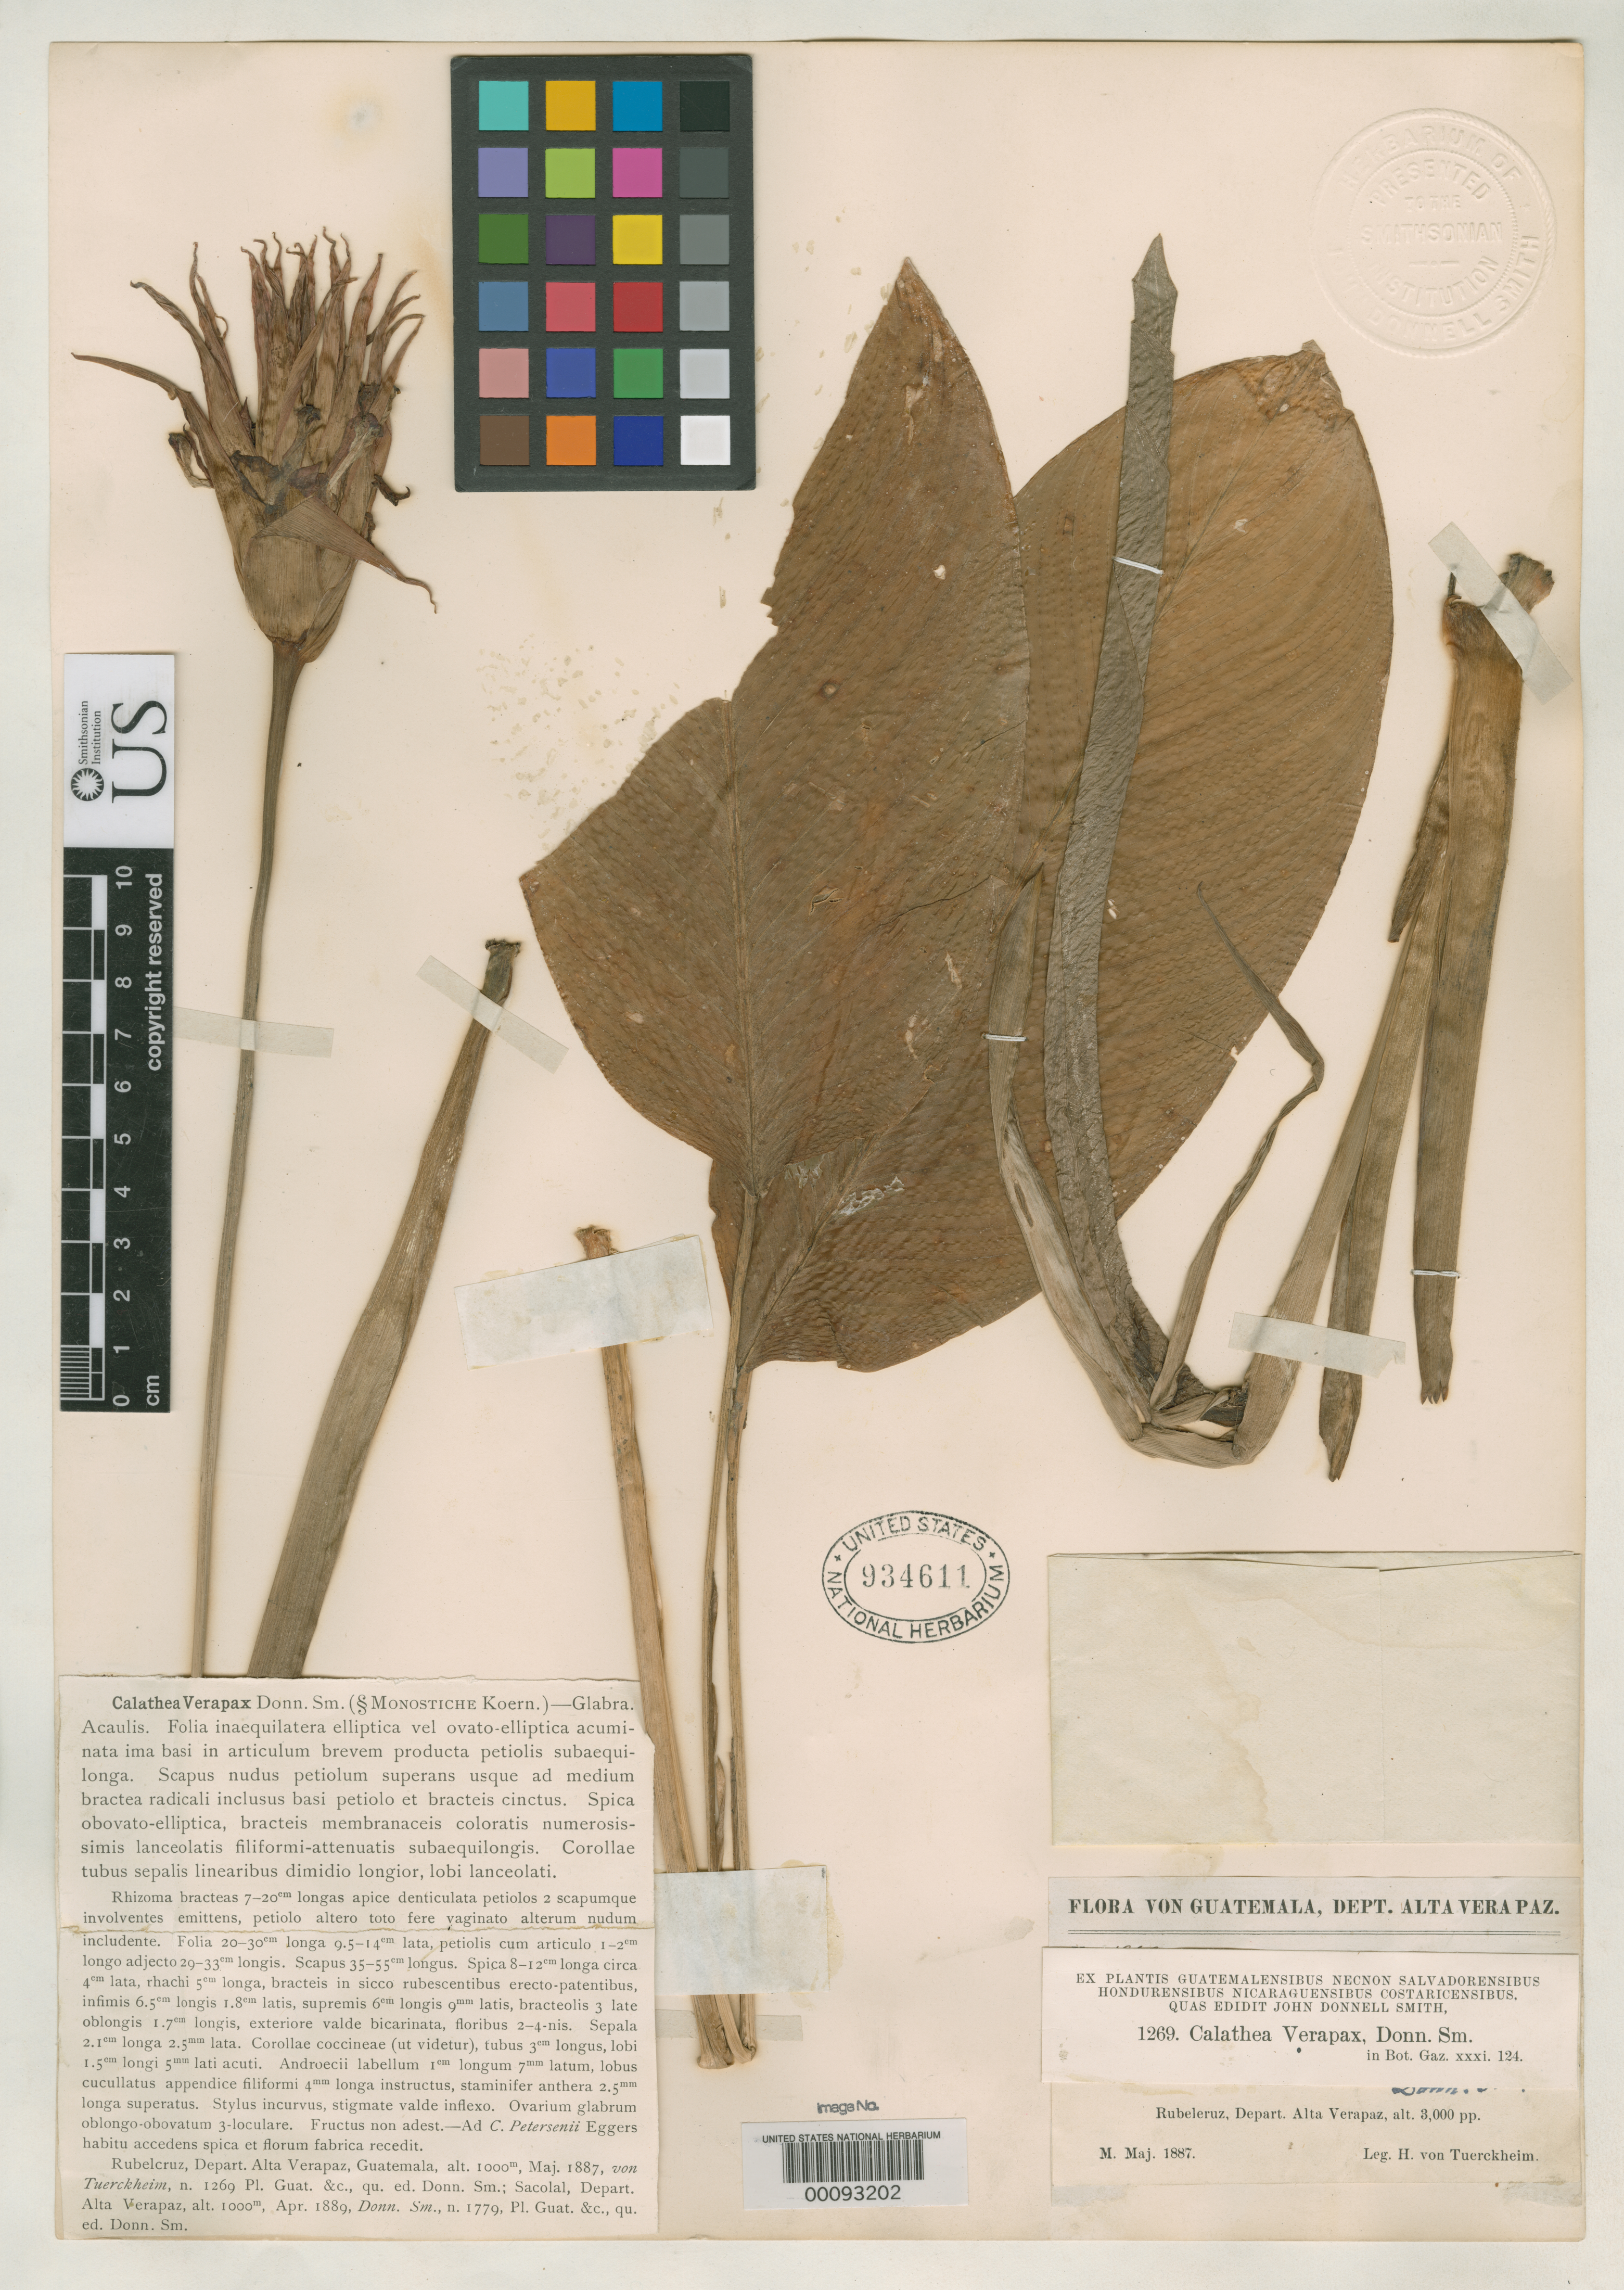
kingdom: Plantae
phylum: Tracheophyta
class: Liliopsida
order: Zingiberales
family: Marantaceae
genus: Calathea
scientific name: Calathea verapax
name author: Donn. Sm.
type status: Syntype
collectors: H. von Türckheim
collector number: J.D.S. 1269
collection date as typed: May 1887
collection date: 1887-05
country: Guatemala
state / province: Alta Verapaz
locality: Rubelcruz.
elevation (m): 914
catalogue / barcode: US 934611